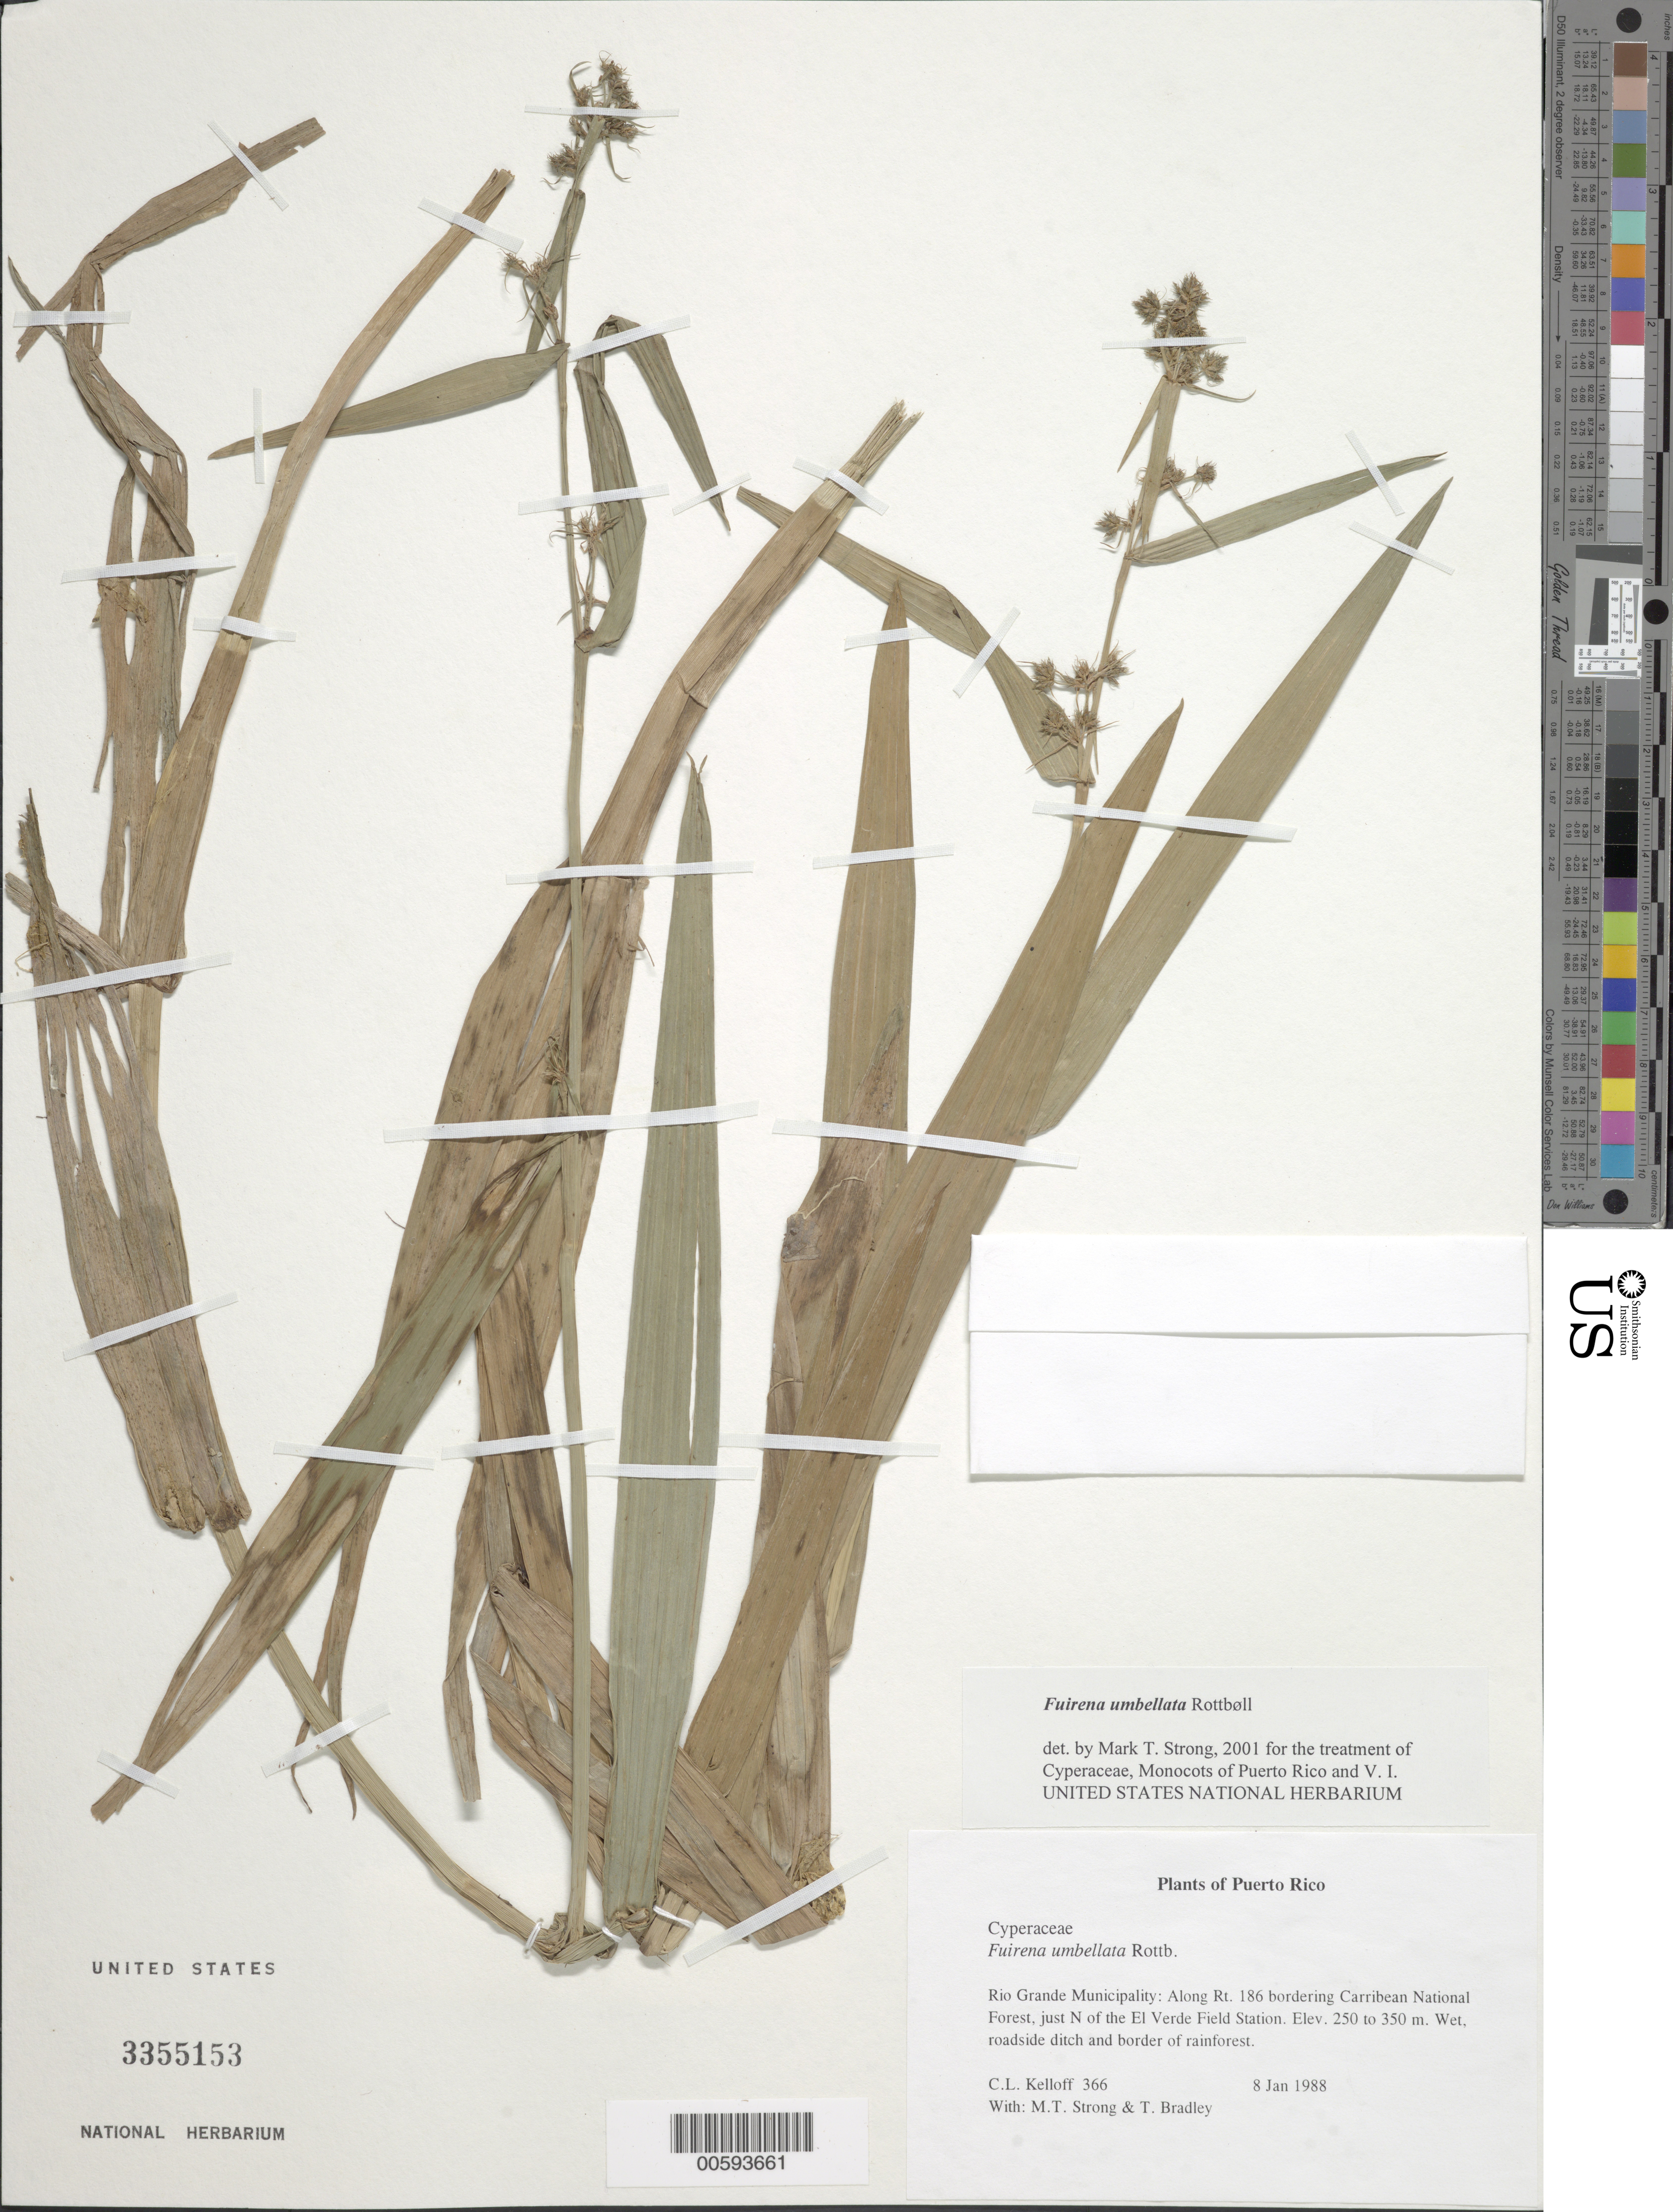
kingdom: Plantae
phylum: Tracheophyta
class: Liliopsida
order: Poales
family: Cyperaceae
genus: Fuirena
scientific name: Fuirena umbellata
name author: Rottb.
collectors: C. L. Kelloff, M. T. Strong & T. Bradley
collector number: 366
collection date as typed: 08 Jan 1988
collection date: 1988-01-08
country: Puerto Rico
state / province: Río Grande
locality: Rio Grande Municipality: Along Rt. 186 bordering Caribbean National Forest, just N of the El Verde Field Station.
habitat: Wet, roadside ditch and border of rainforest.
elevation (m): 250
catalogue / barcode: US 3355153